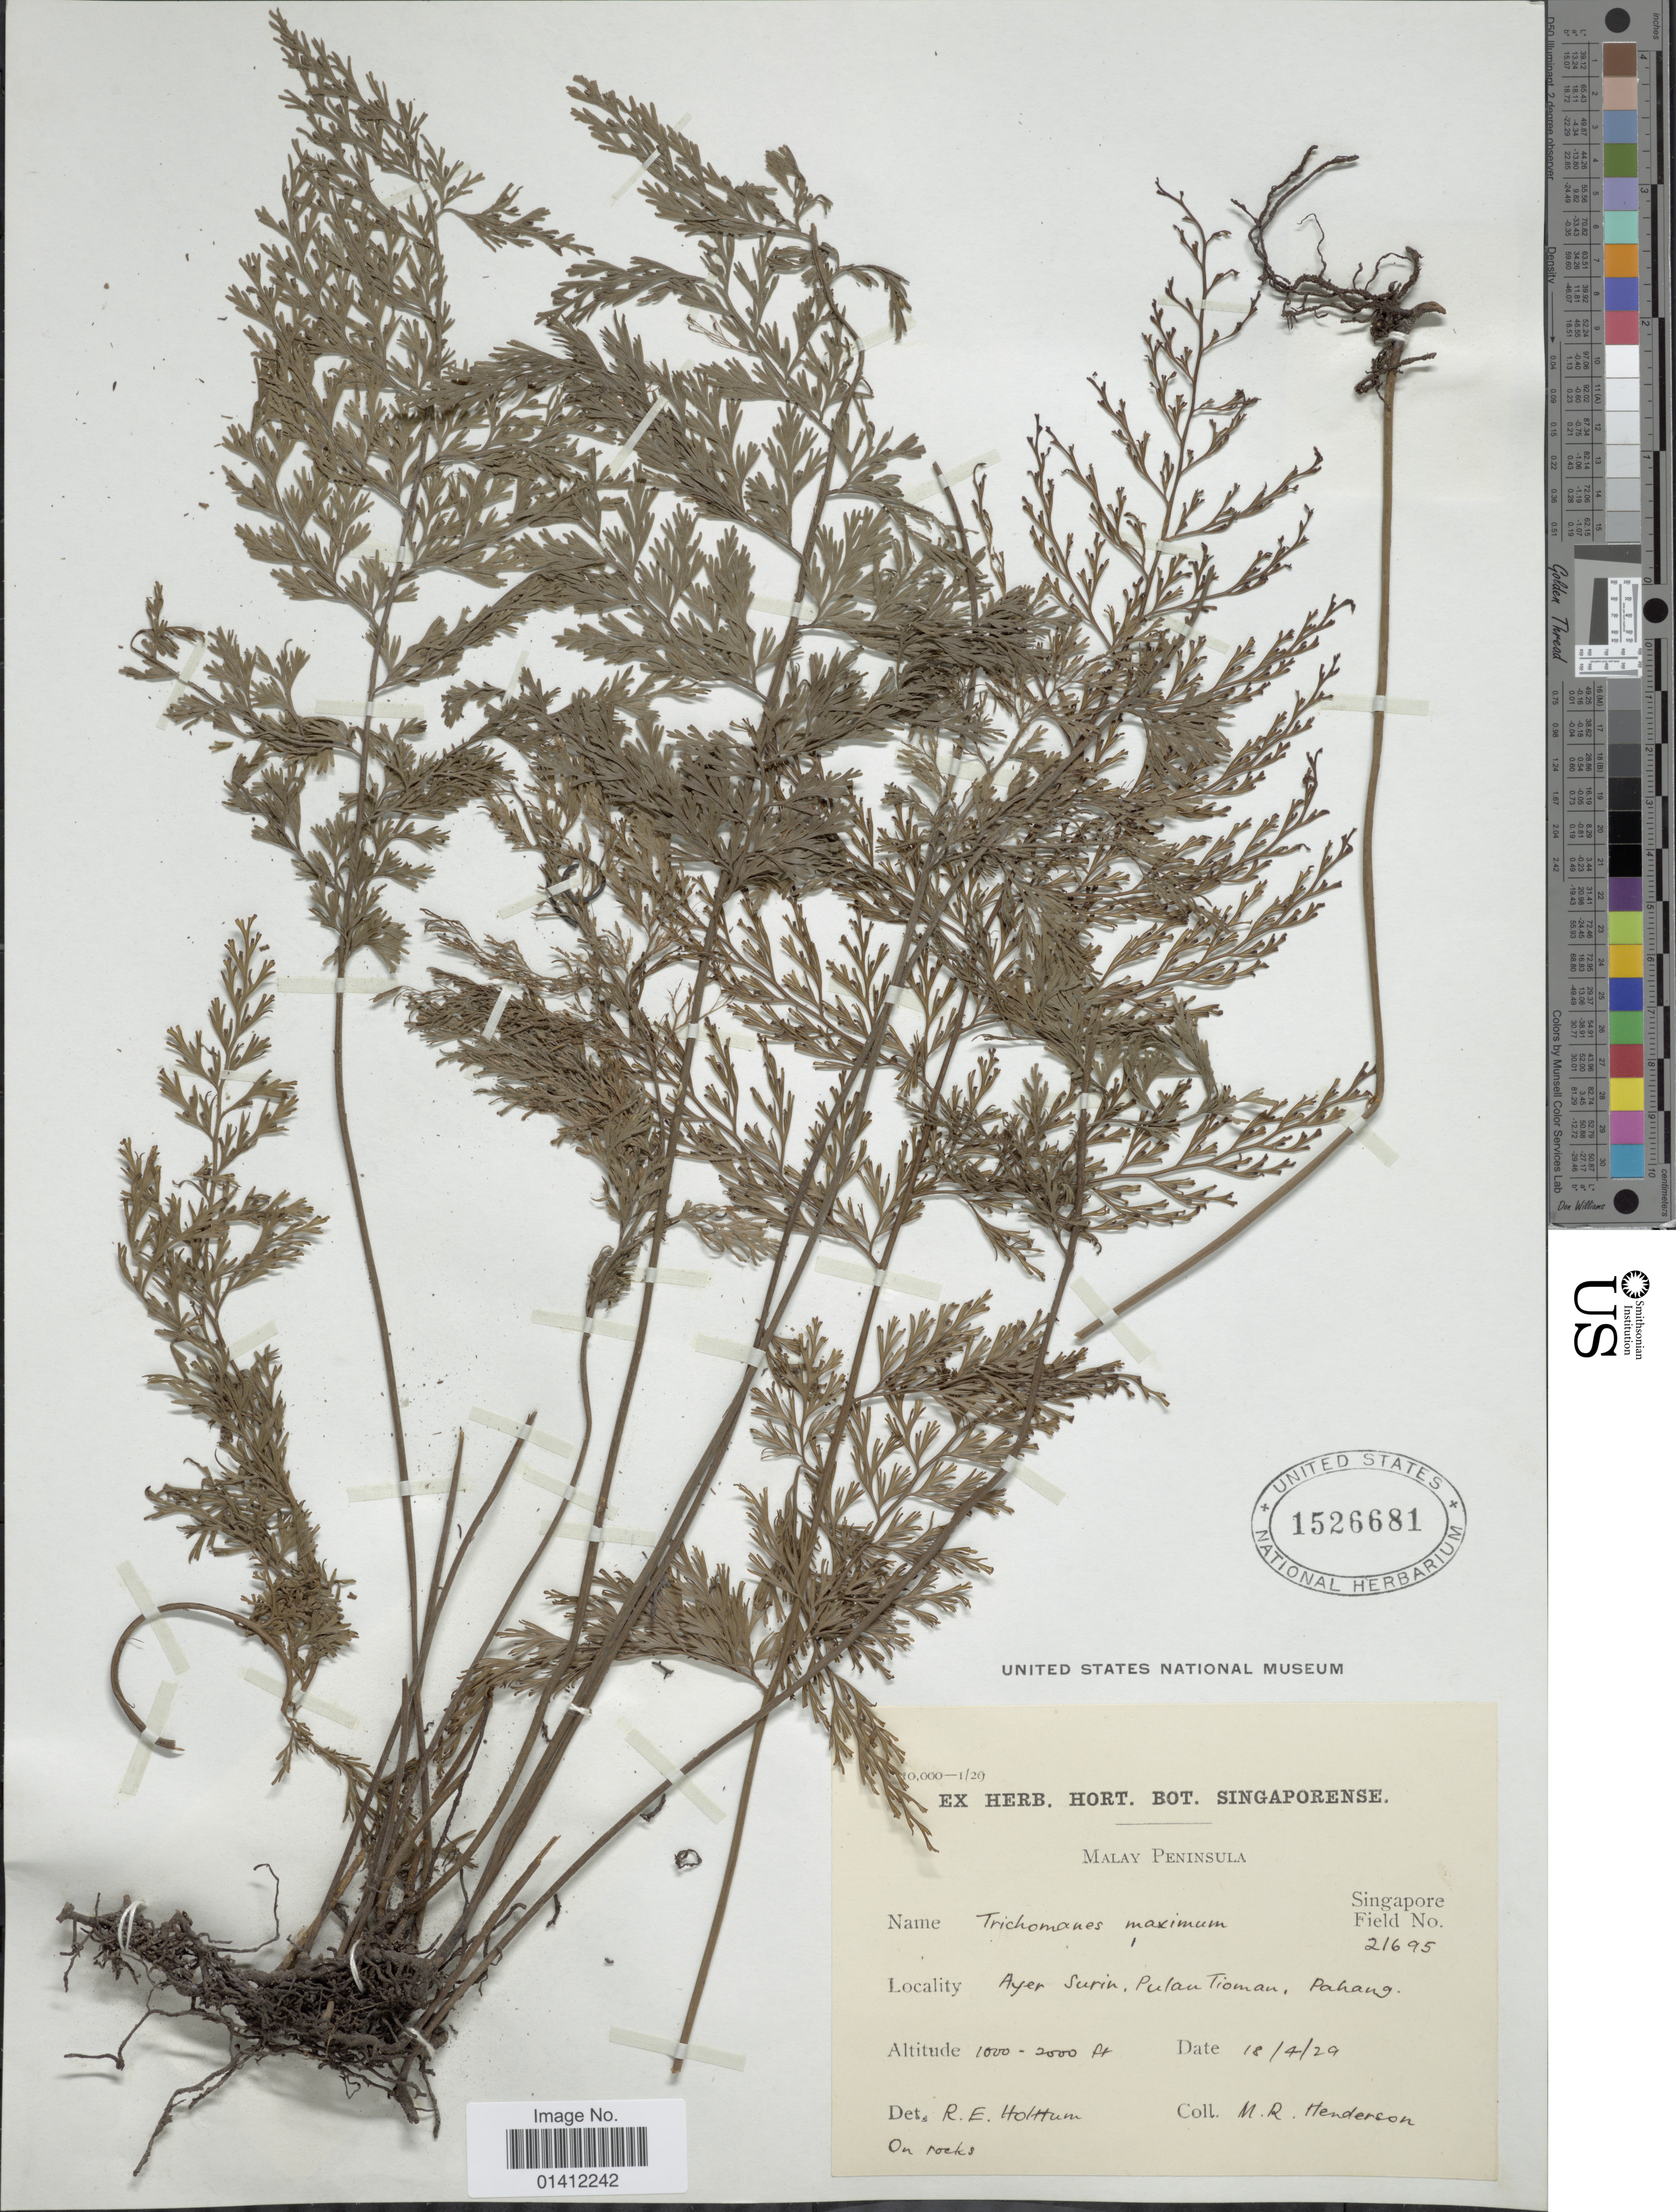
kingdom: Plantae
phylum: Tracheophyta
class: Polypodiopsida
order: Hymenophyllales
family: Hymenophyllaceae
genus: Vandenboschia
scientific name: Vandenboschia maxima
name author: (Blume) Copel.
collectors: M. Henderson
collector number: Singapore Field 21695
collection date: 1929-04-18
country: Malaysia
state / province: Pahang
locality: Malay Peninsula. Ayer Surin, Pulau Tioman, Pahang. On rocks. [interpreted]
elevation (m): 305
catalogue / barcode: US 1526681